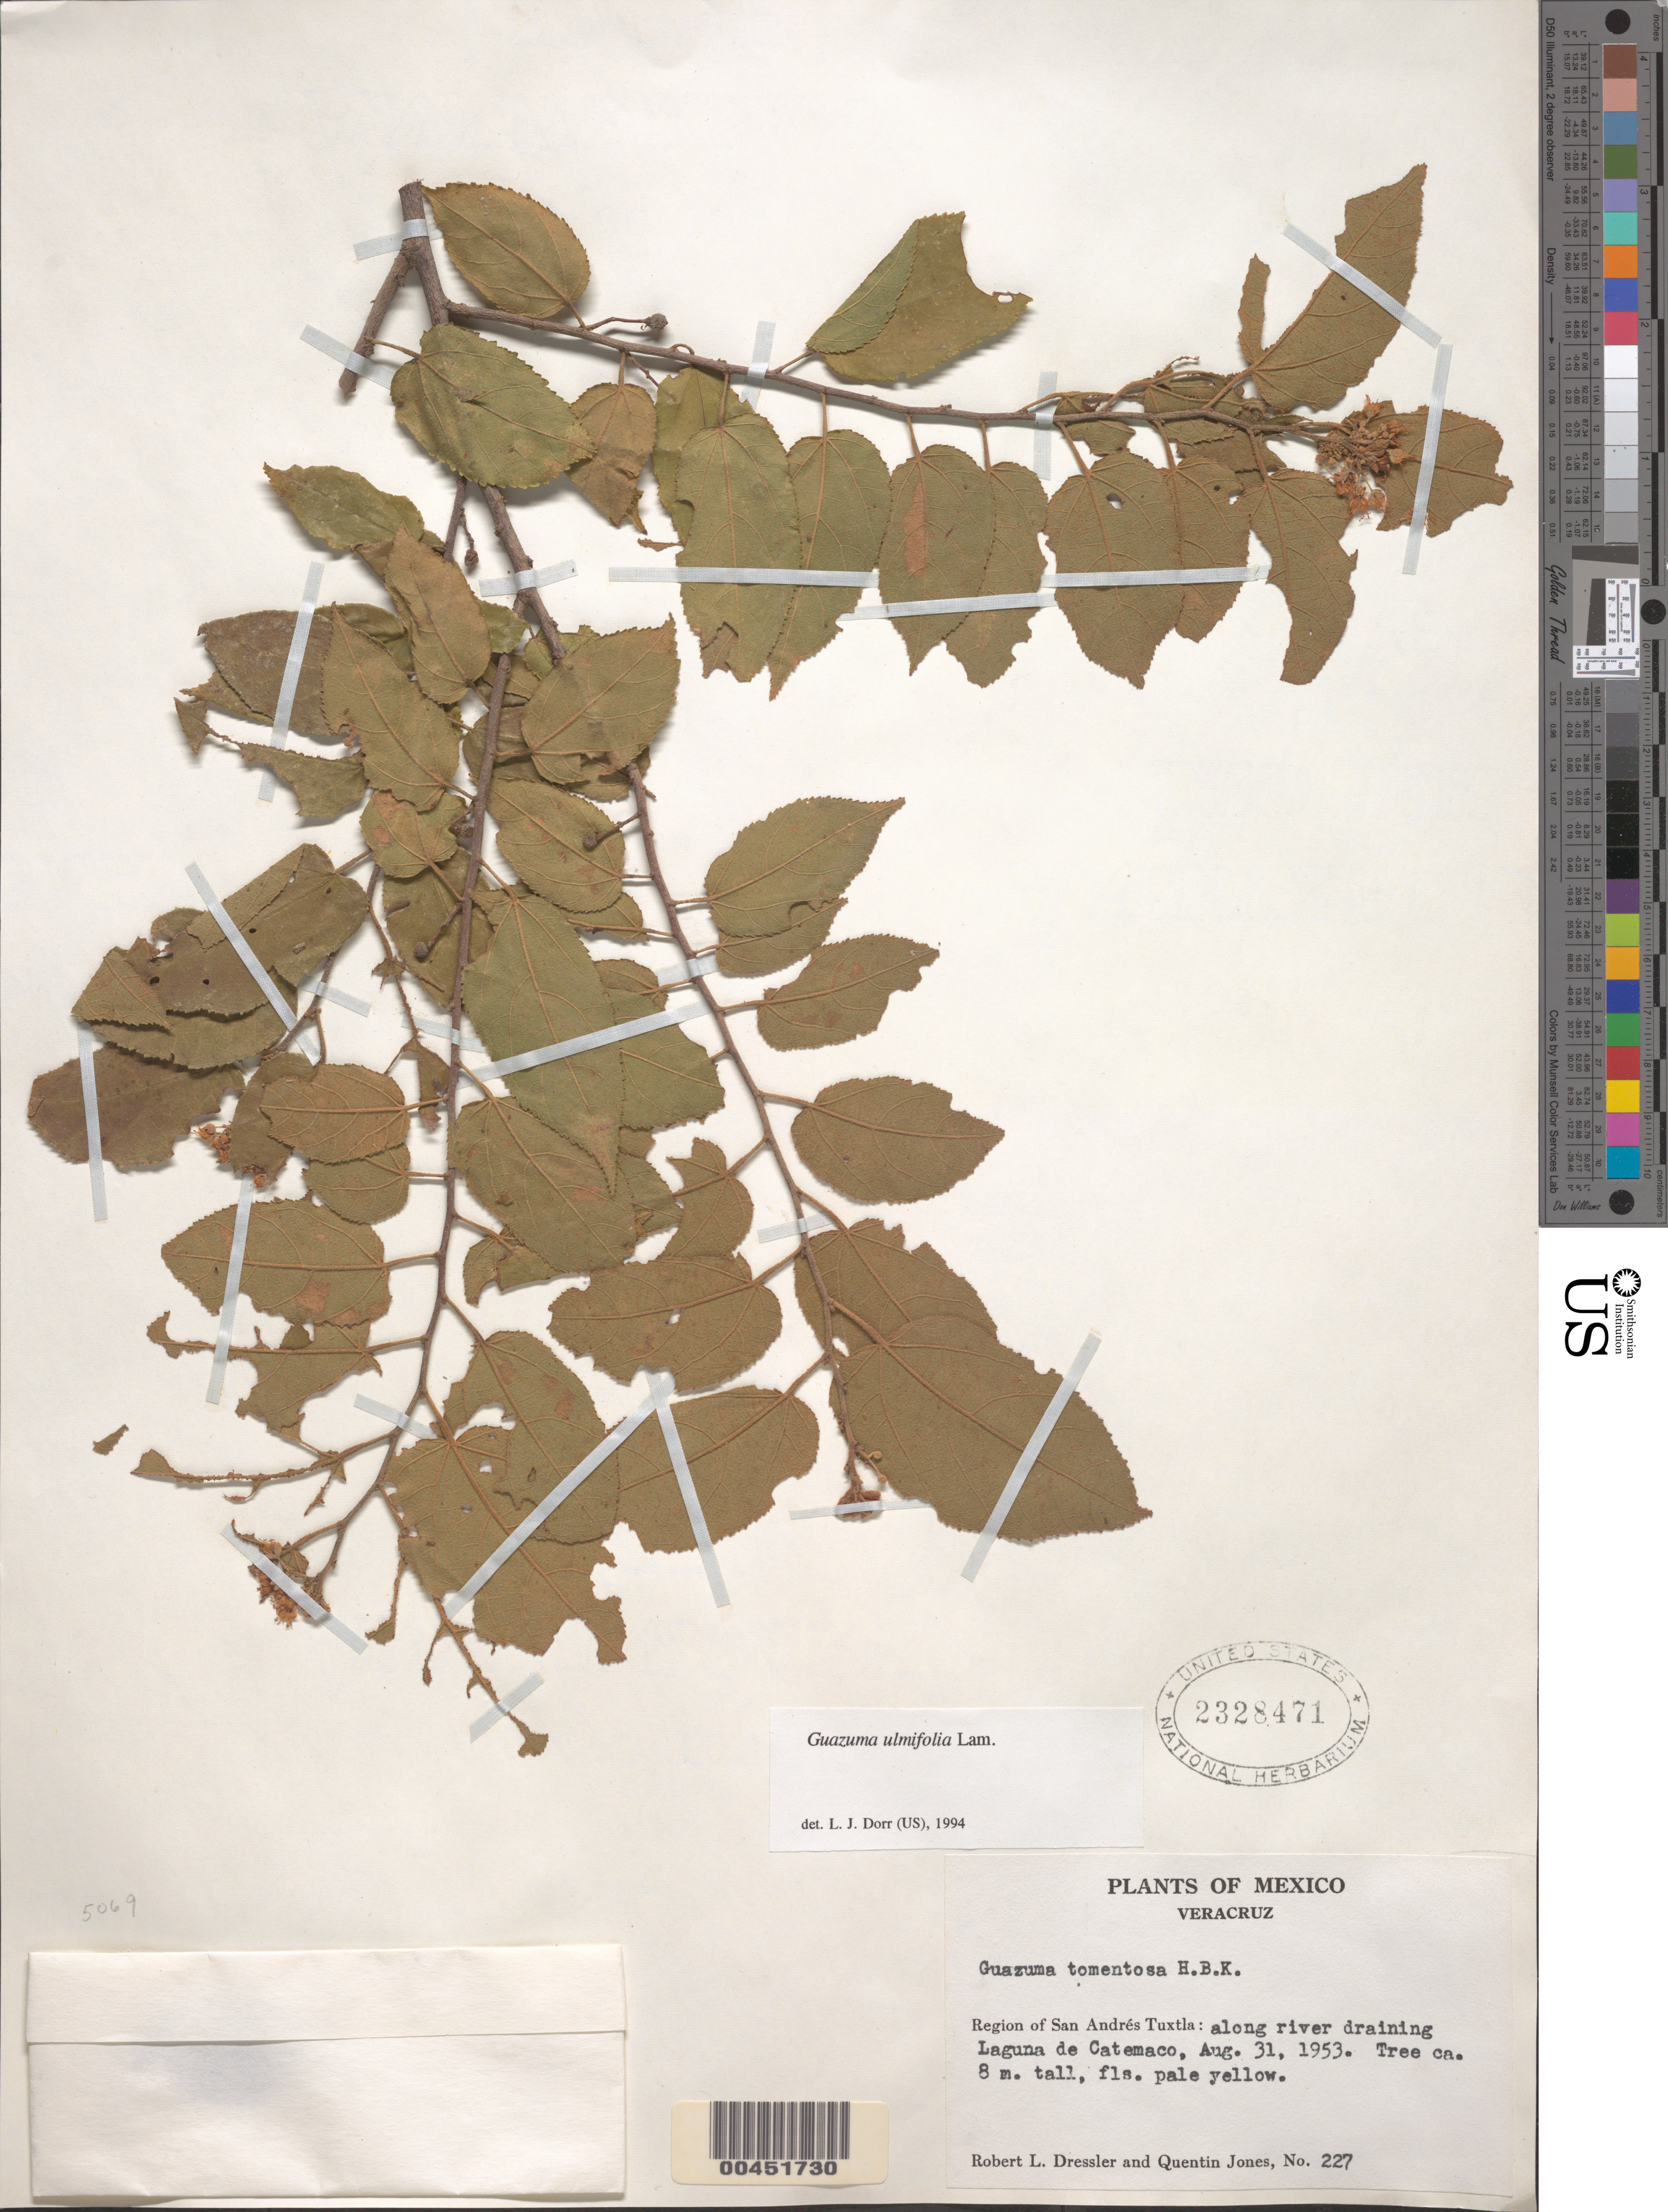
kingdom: Plantae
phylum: Tracheophyta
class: Magnoliopsida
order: Malvales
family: Malvaceae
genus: Guazuma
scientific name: Guazuma ulmifolia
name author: Lam.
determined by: Dorr, L. J., (BOT), Smithsonian Institution - National Museum of Natural History (UNITED STATES)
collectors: R. Dressler & Q. Jones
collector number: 227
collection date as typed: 31 Aug 1953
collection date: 1953-08-31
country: Mexico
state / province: Veracruz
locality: along river draining Laguna de Catemaco, Region of San Andrés Tuxtla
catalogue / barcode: US 2328471